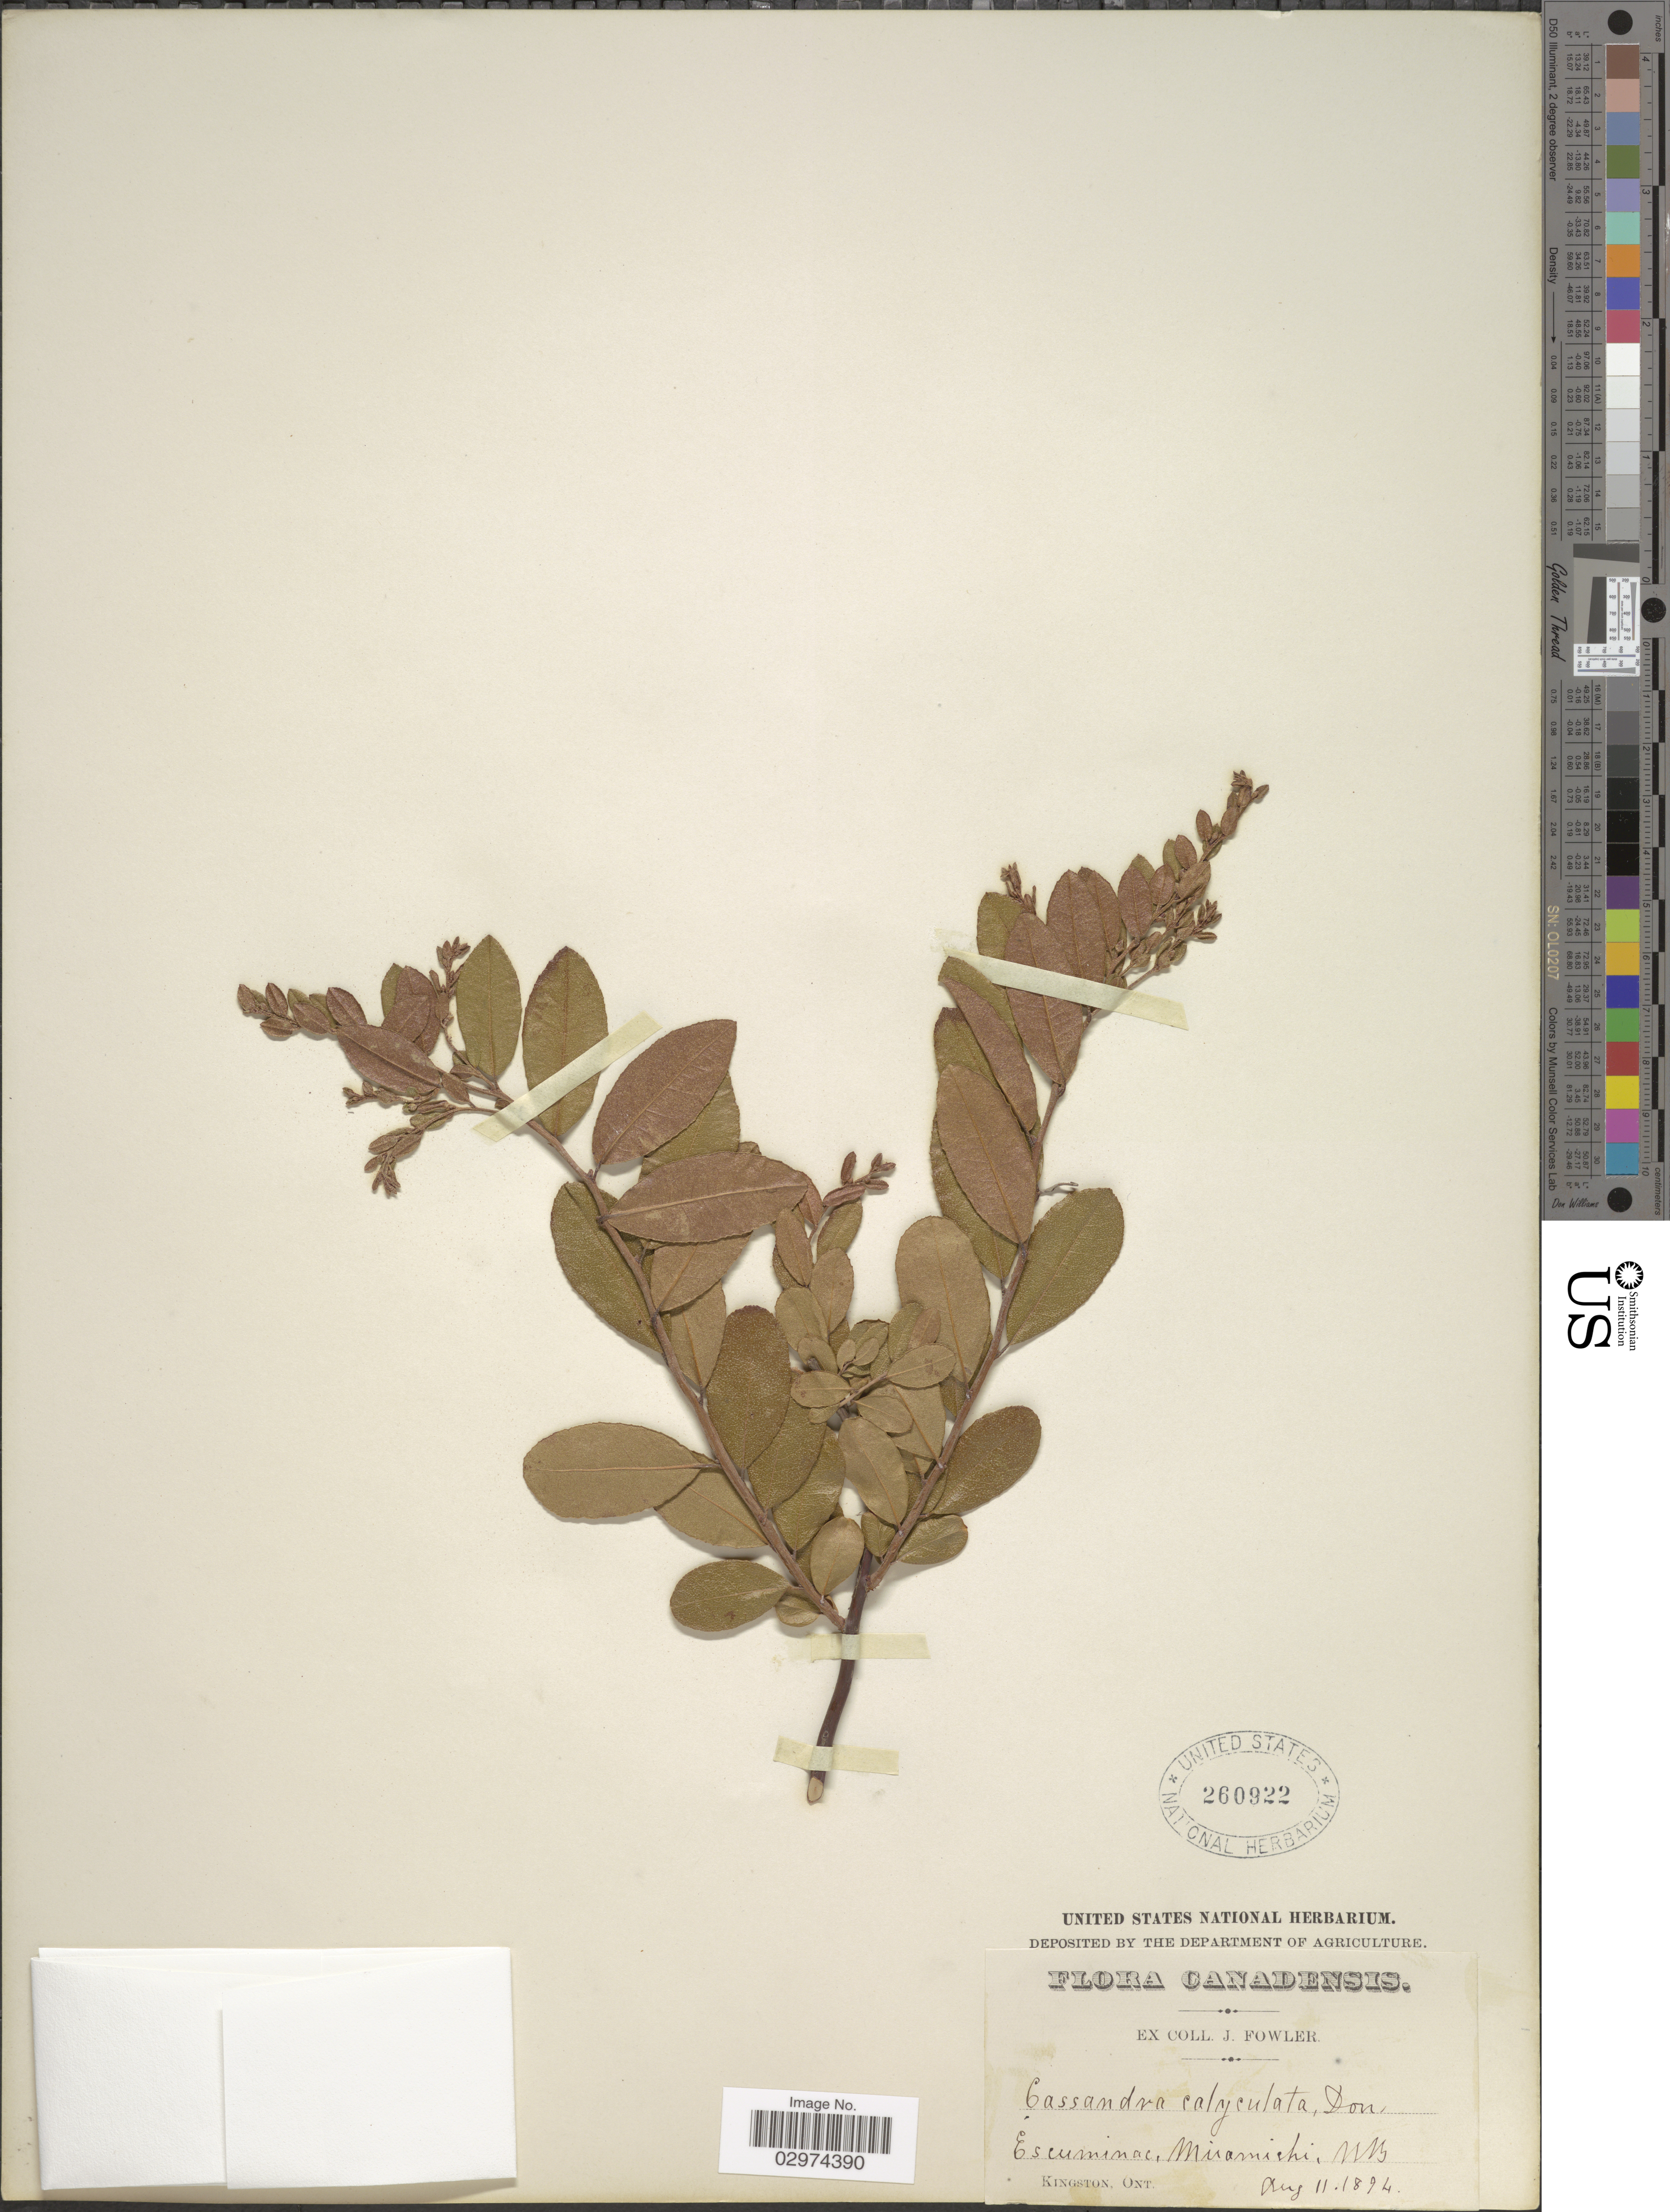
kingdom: Plantae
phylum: Tracheophyta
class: Magnoliopsida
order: Ericales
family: Ericaceae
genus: Chamaedaphne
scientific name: Chamaedaphne calyculata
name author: (L.) Moench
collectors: J. Fowler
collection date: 1894-08-11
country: Canada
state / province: New Brunswick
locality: Escuminac, Miramichi, NB.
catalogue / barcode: US 260922